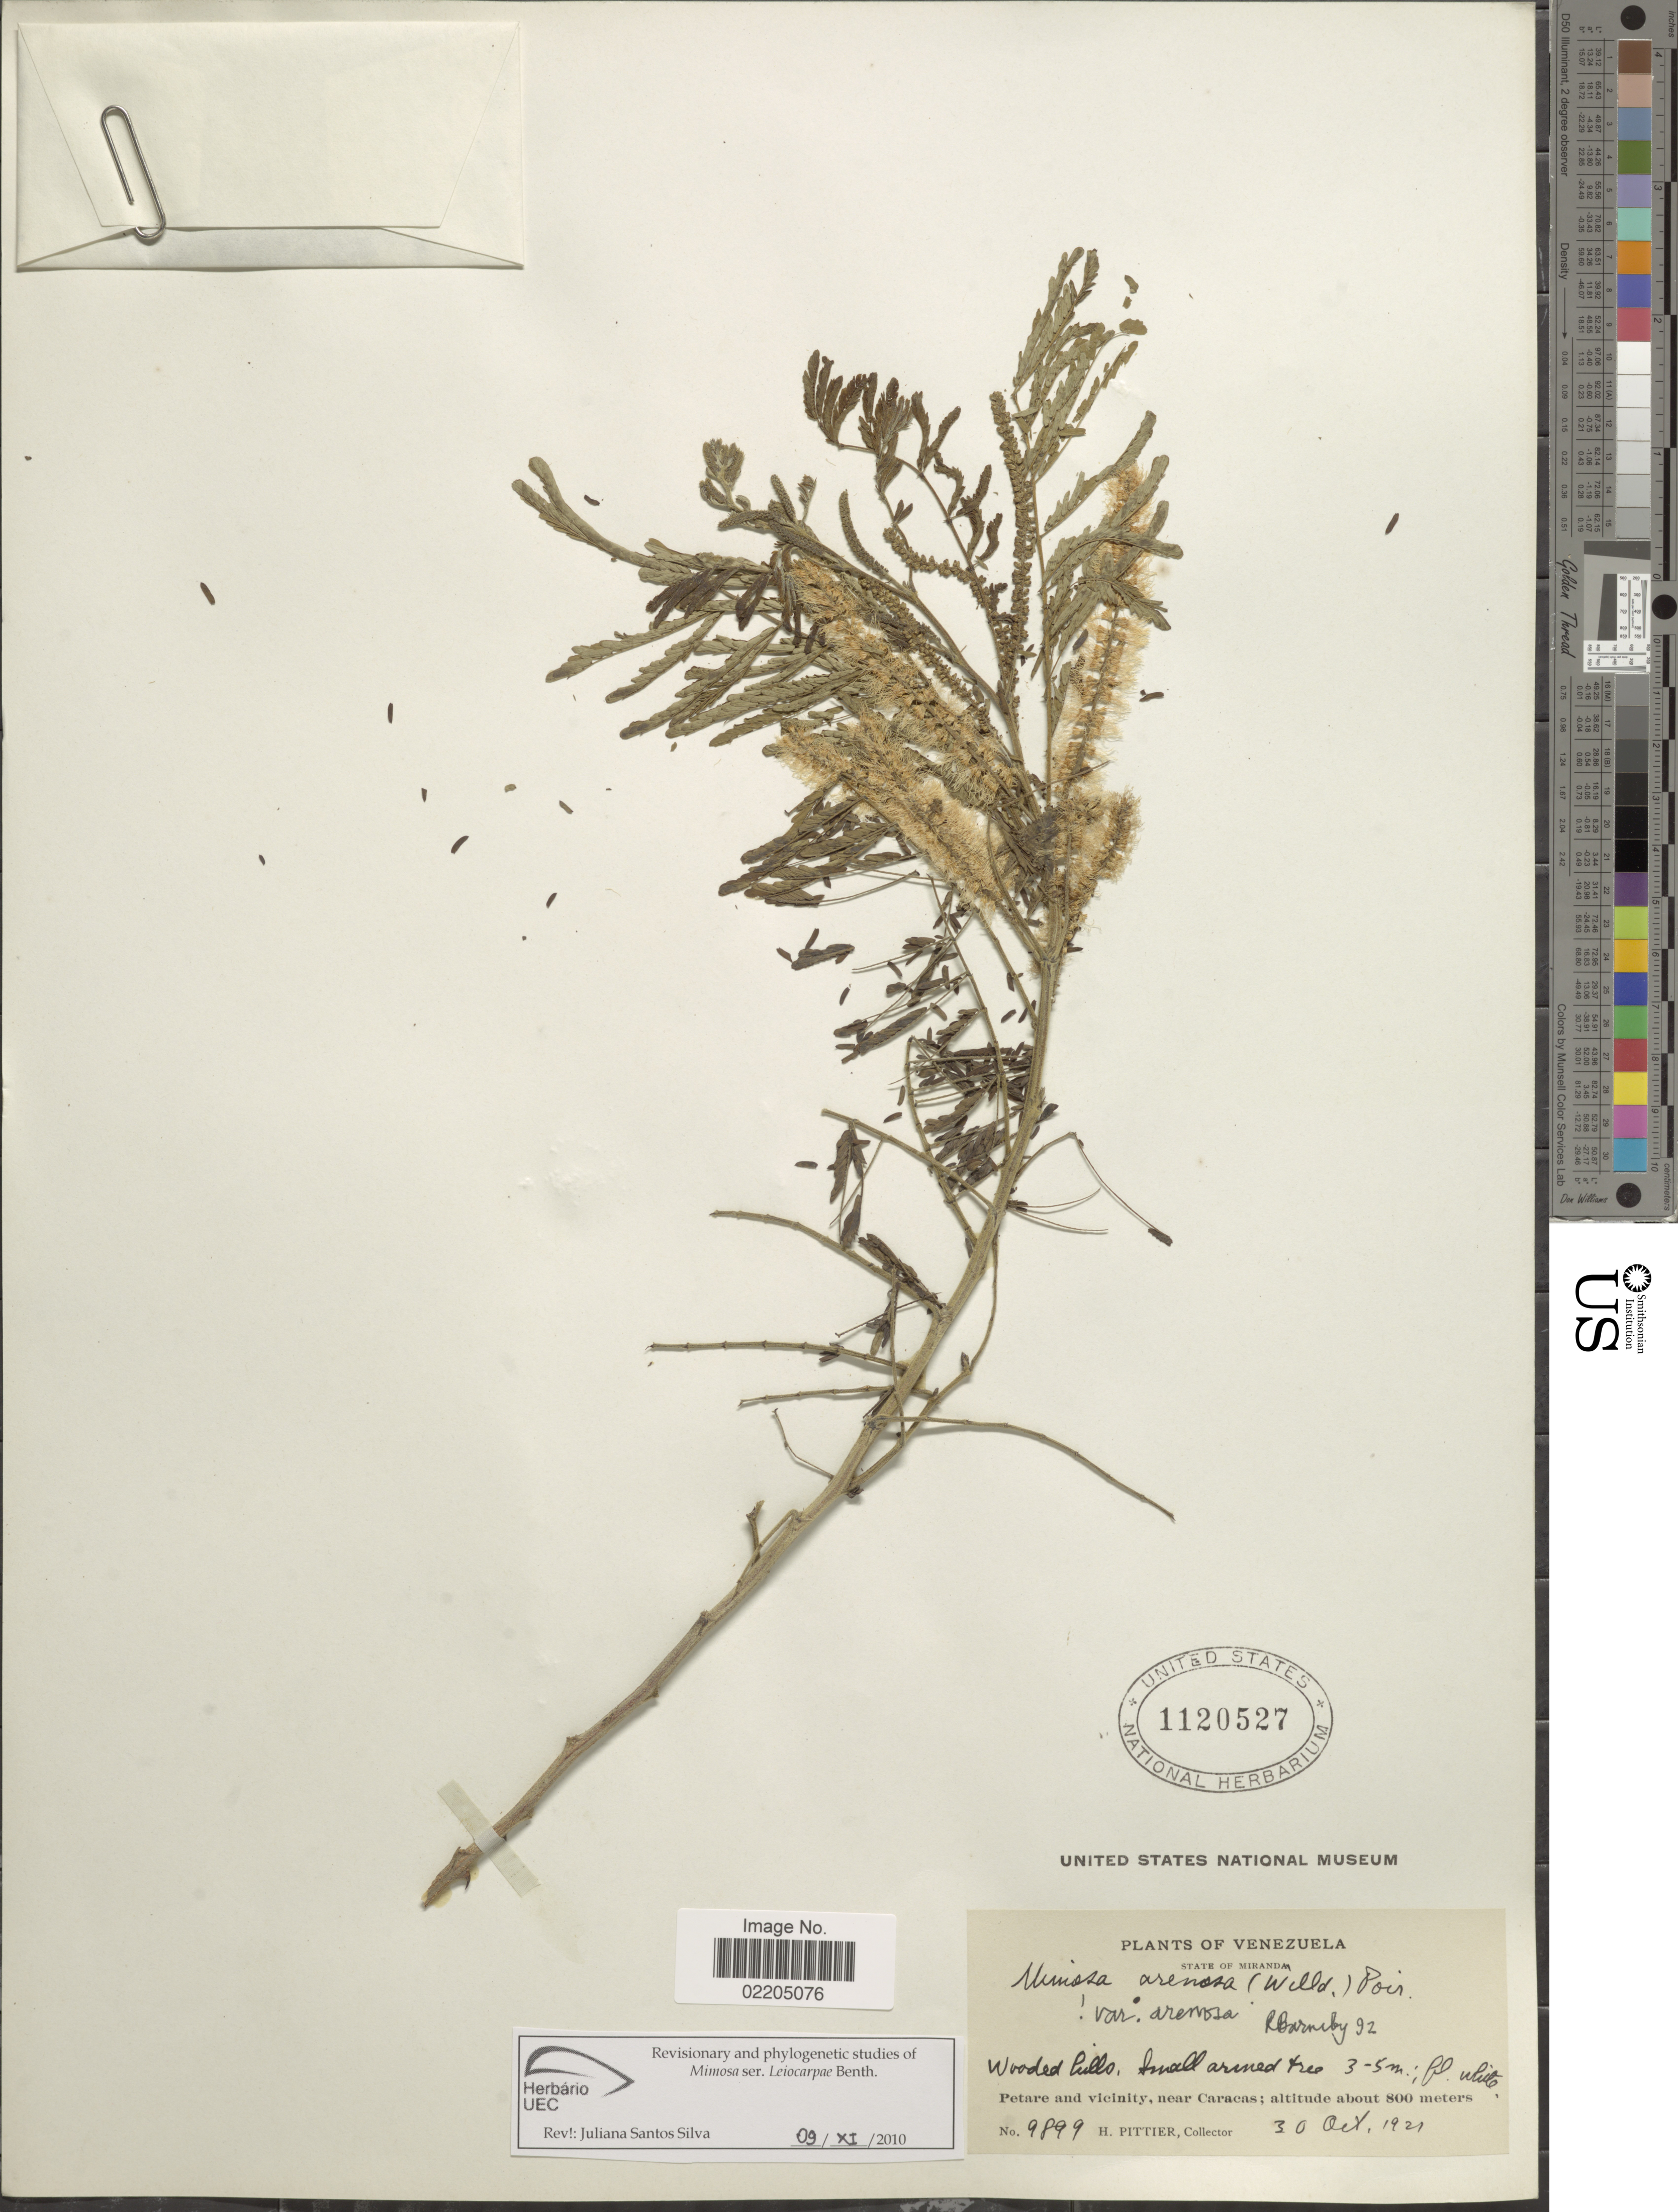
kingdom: Plantae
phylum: Tracheophyta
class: Magnoliopsida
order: Fabales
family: Fabaceae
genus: Mimosa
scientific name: Mimosa arenosa var. arenosa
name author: (Willd.) Poir.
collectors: H. F. Pittier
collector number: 9899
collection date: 1921-10-30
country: Venezuela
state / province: Miranda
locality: Petare and vicinity, near Caracas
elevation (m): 800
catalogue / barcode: US 1120527